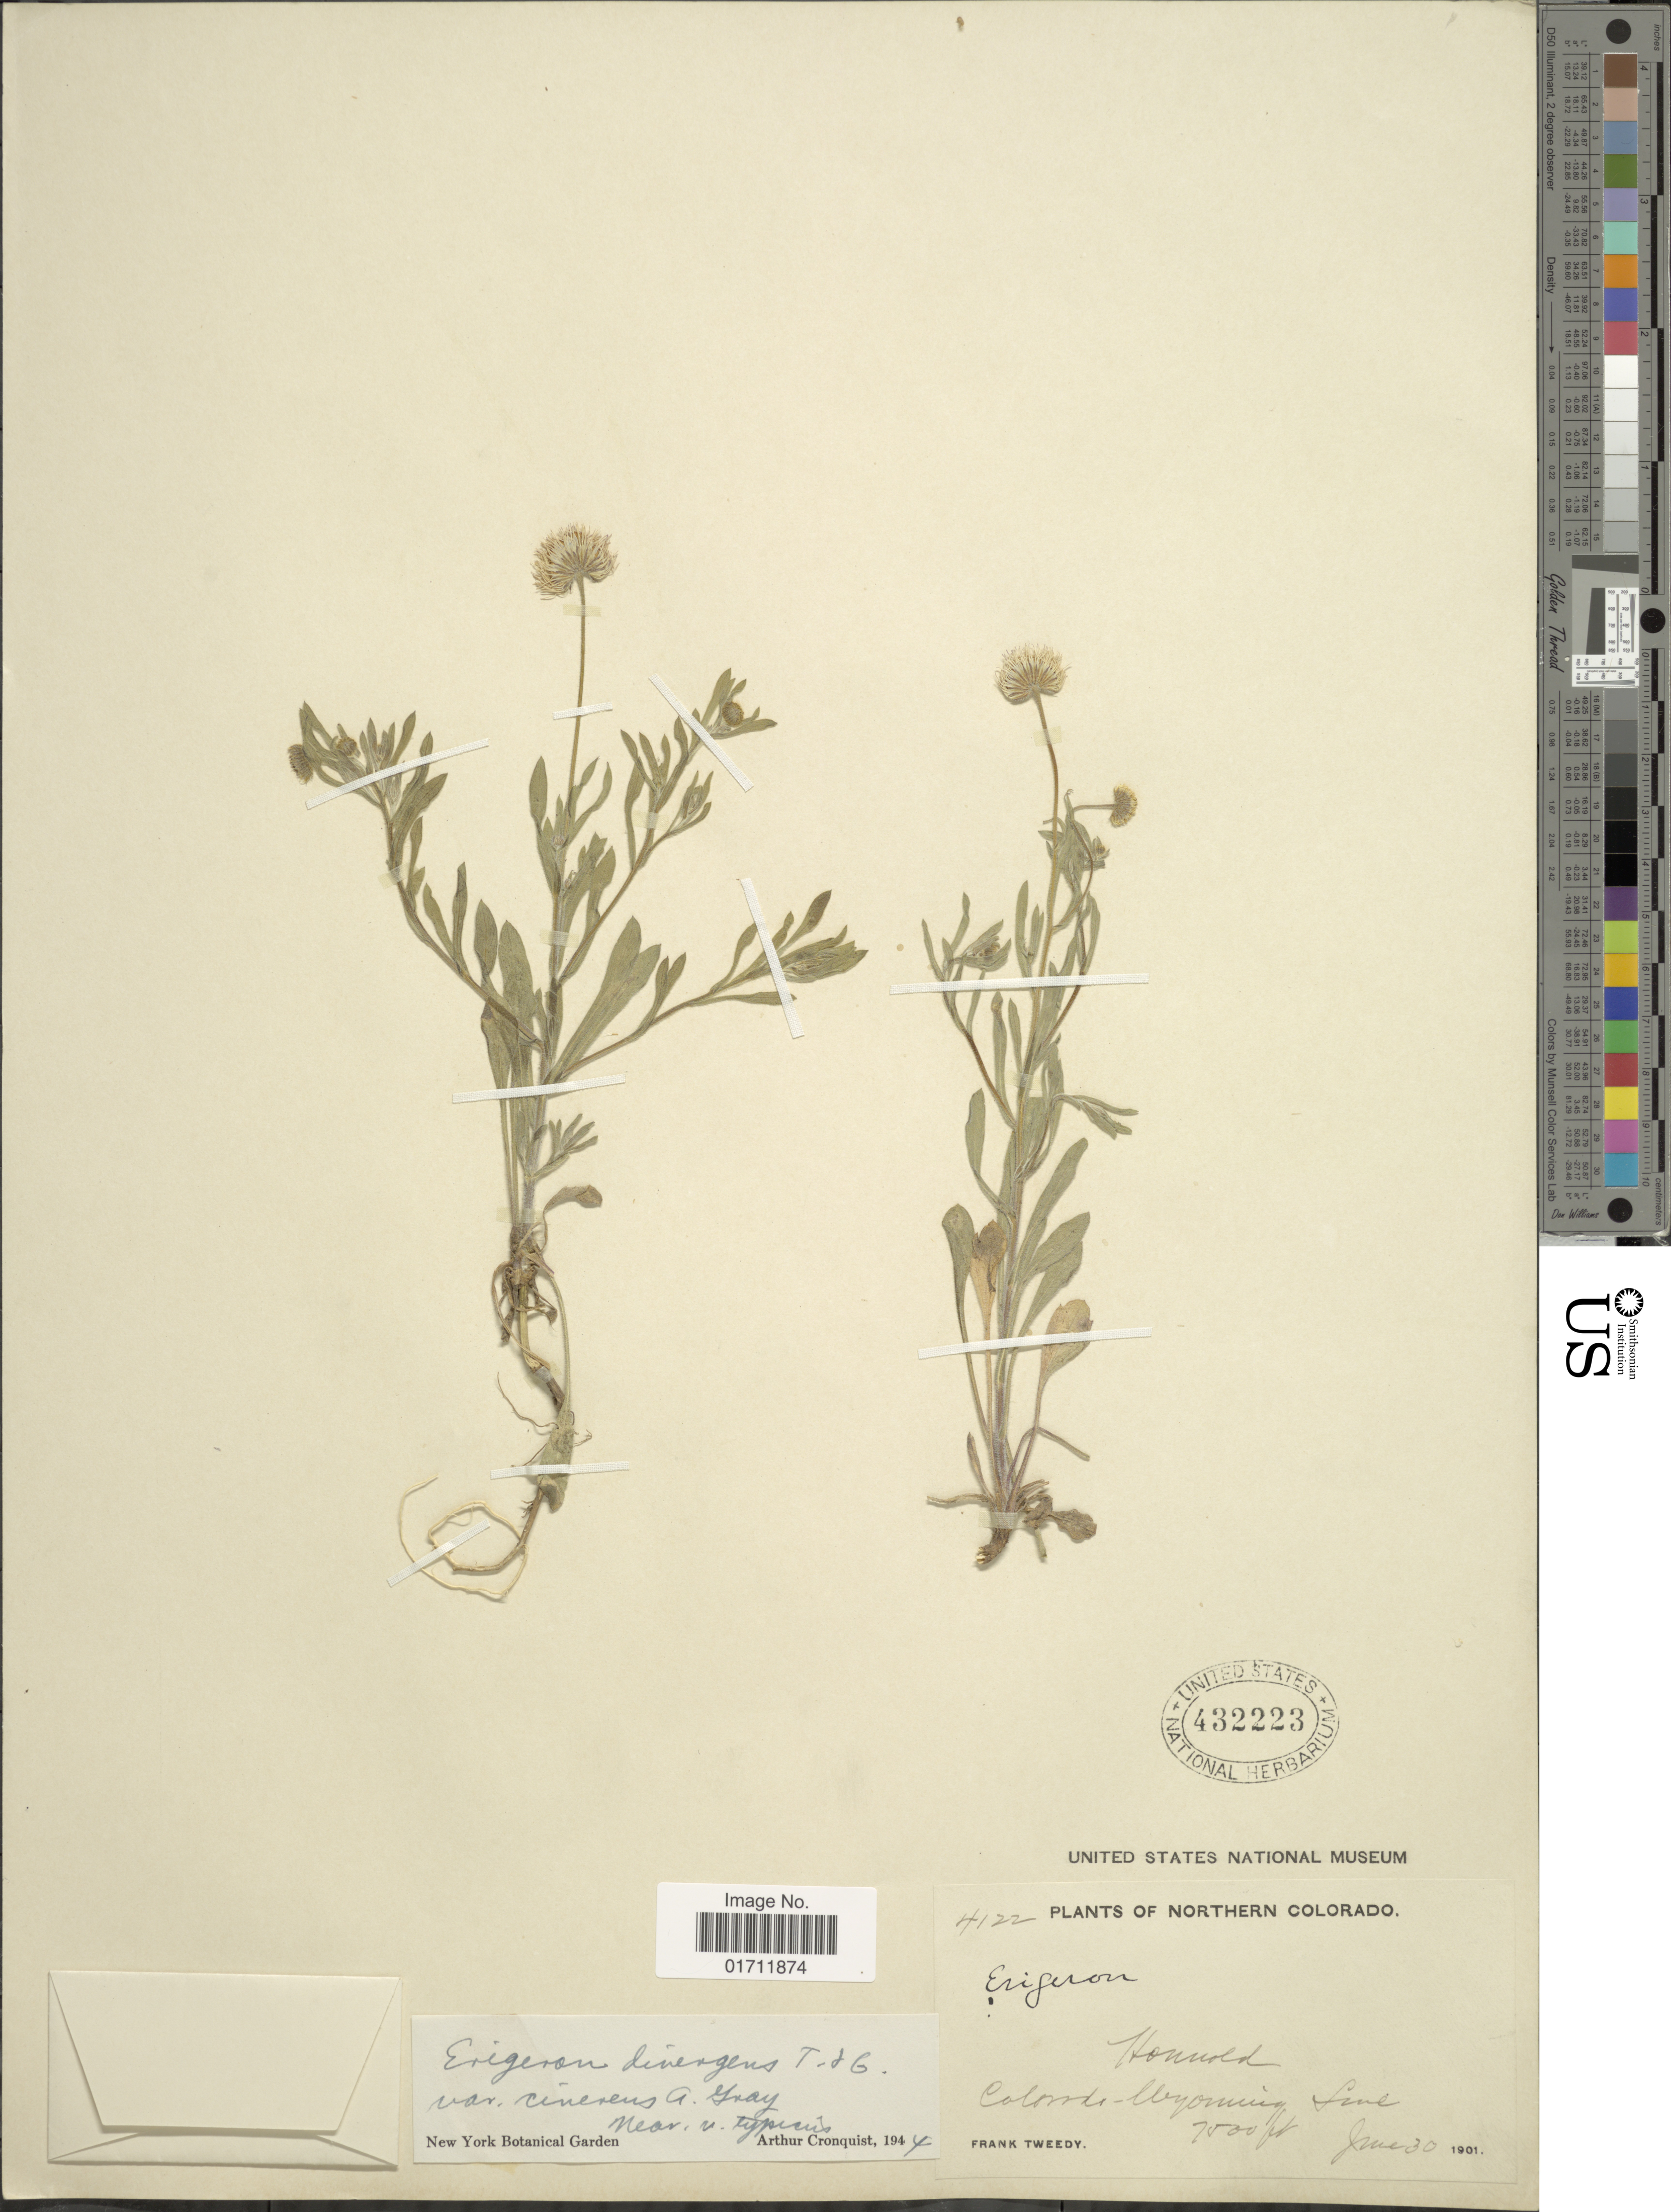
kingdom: Plantae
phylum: Tracheophyta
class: Magnoliopsida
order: Asterales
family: Asteraceae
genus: Erigeron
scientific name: Erigeron divergens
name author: Torr. & A. Gray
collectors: F. Tweedy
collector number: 4122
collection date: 1901-06-30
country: United States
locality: Northern Colorado, Honnold, Colorado-Wyoming fine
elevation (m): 2286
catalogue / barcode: US 432223